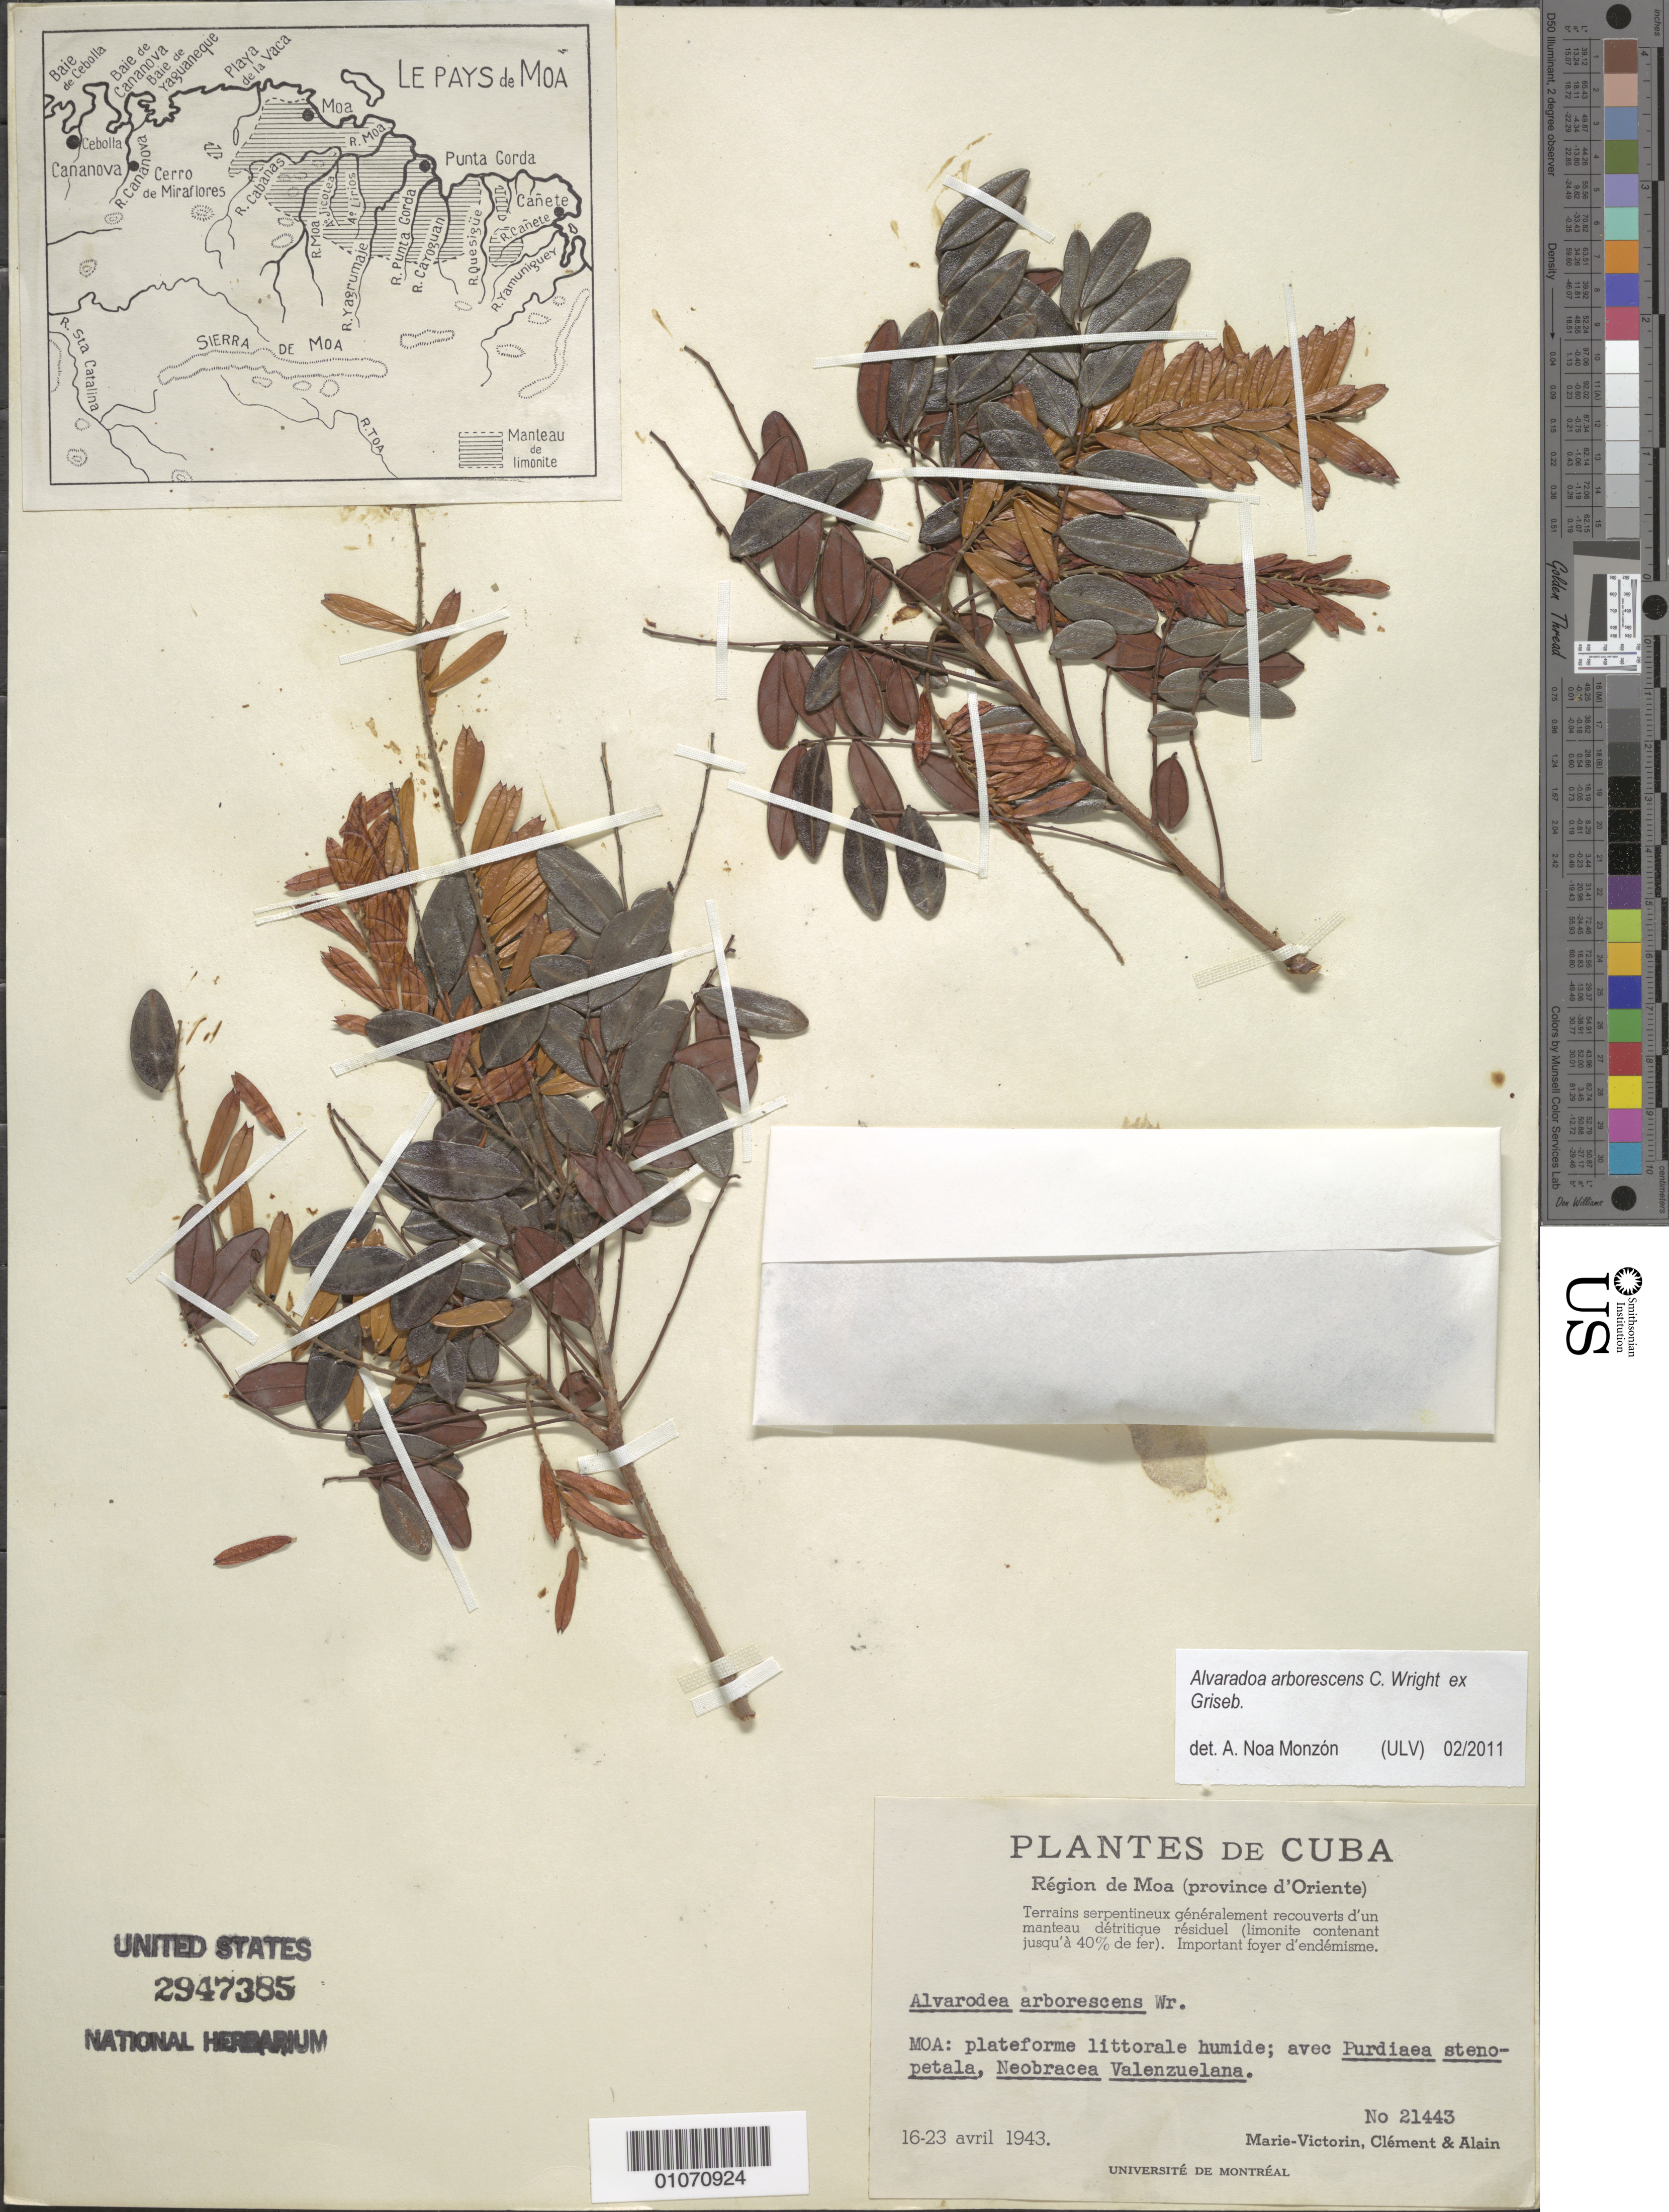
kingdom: Plantae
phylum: Tracheophyta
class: Magnoliopsida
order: Picramniales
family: Picramniaceae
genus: Alvaradoa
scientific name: Alvaradoa arborescens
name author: C. Wright in Griseb.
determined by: Noa Monzón, A.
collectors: Fr. Marie-Victorin, Bro. Clemente & A. H. Liogier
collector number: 21443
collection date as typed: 16 Apr 1943 to 23 Apr 1943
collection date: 1943-04-16/1943-04-23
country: Cuba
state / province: Holguín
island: Cuba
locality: Moa region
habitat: Terrains serpentineux généalement résiduel (limonite contenant jusqu'à 40% de fer); plateforme littorale humide; avec Purdiaea stenopetala, Neobracea valenzuelana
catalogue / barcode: US 2947385